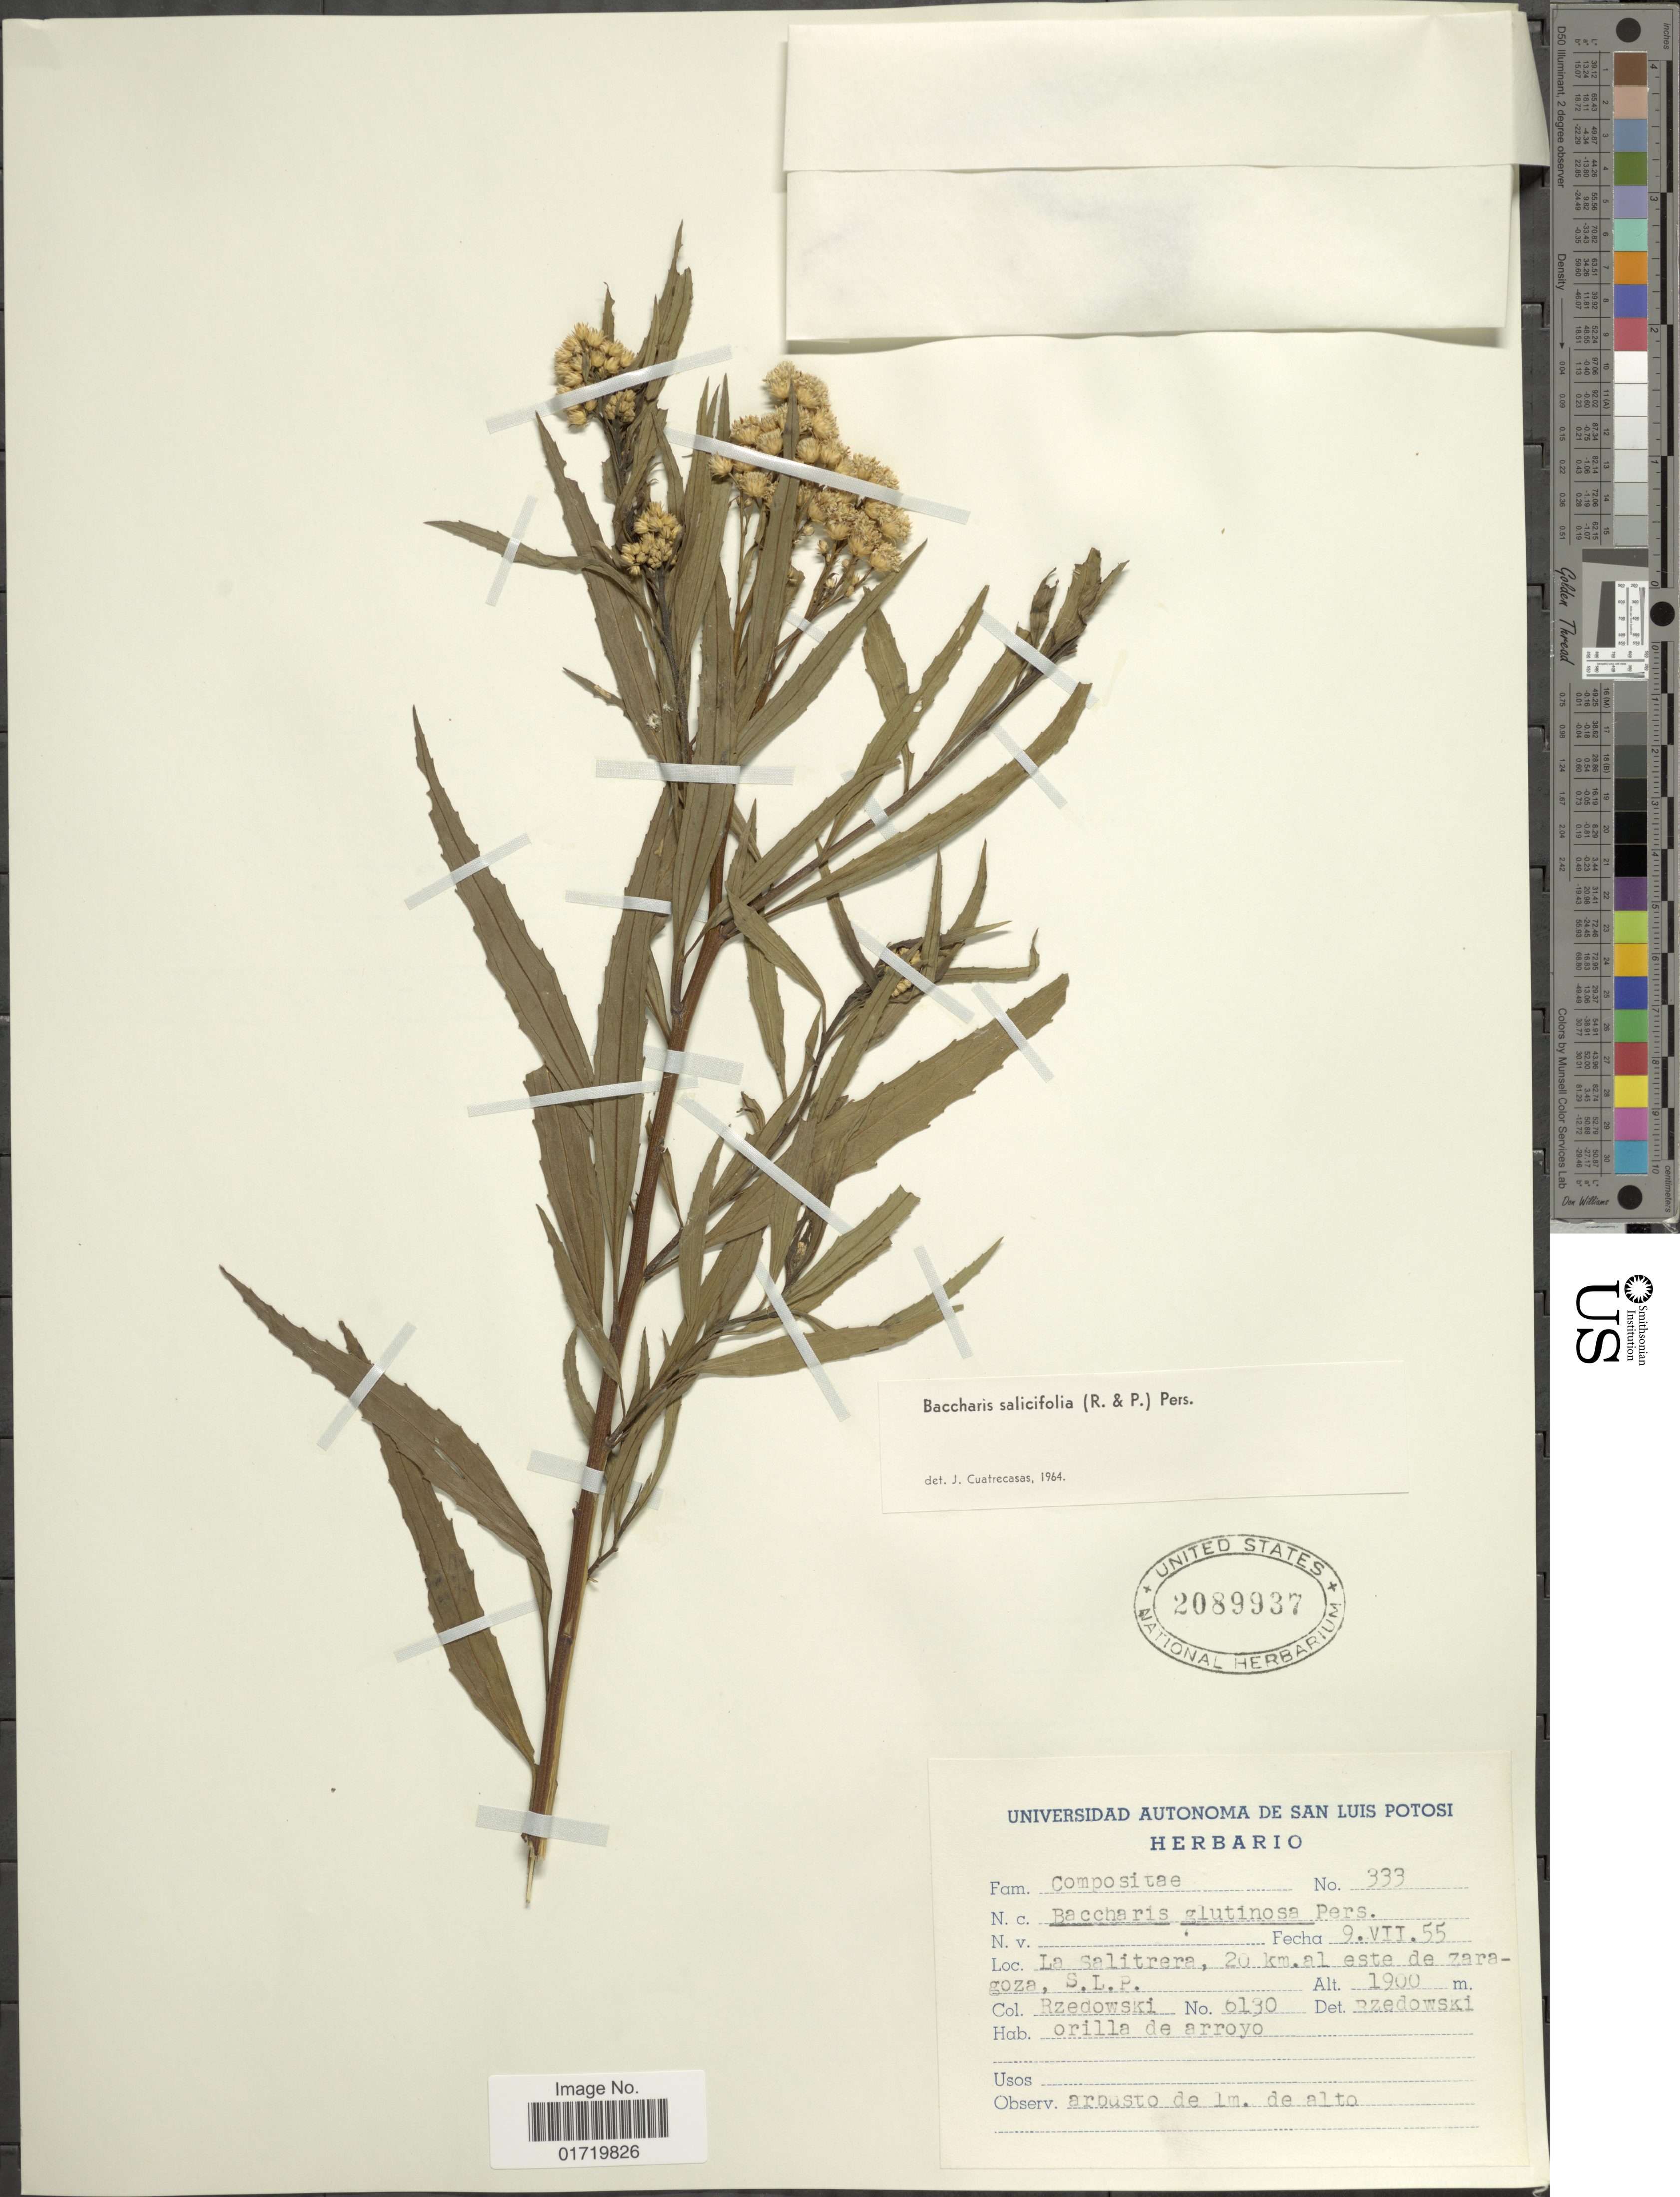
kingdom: Plantae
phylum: Tracheophyta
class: Magnoliopsida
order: Asterales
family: Asteraceae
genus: Baccharis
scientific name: Baccharis salicifolia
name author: (Ruiz & Pav.) Pers.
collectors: Rzedowski, --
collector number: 6130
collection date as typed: Transcribed d/m/y: 9/7/55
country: Mexico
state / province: San Luis Potosí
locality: La Salitrera, 20 km al este de zaragosa, S. L. P.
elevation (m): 1900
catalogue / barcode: US 2089937